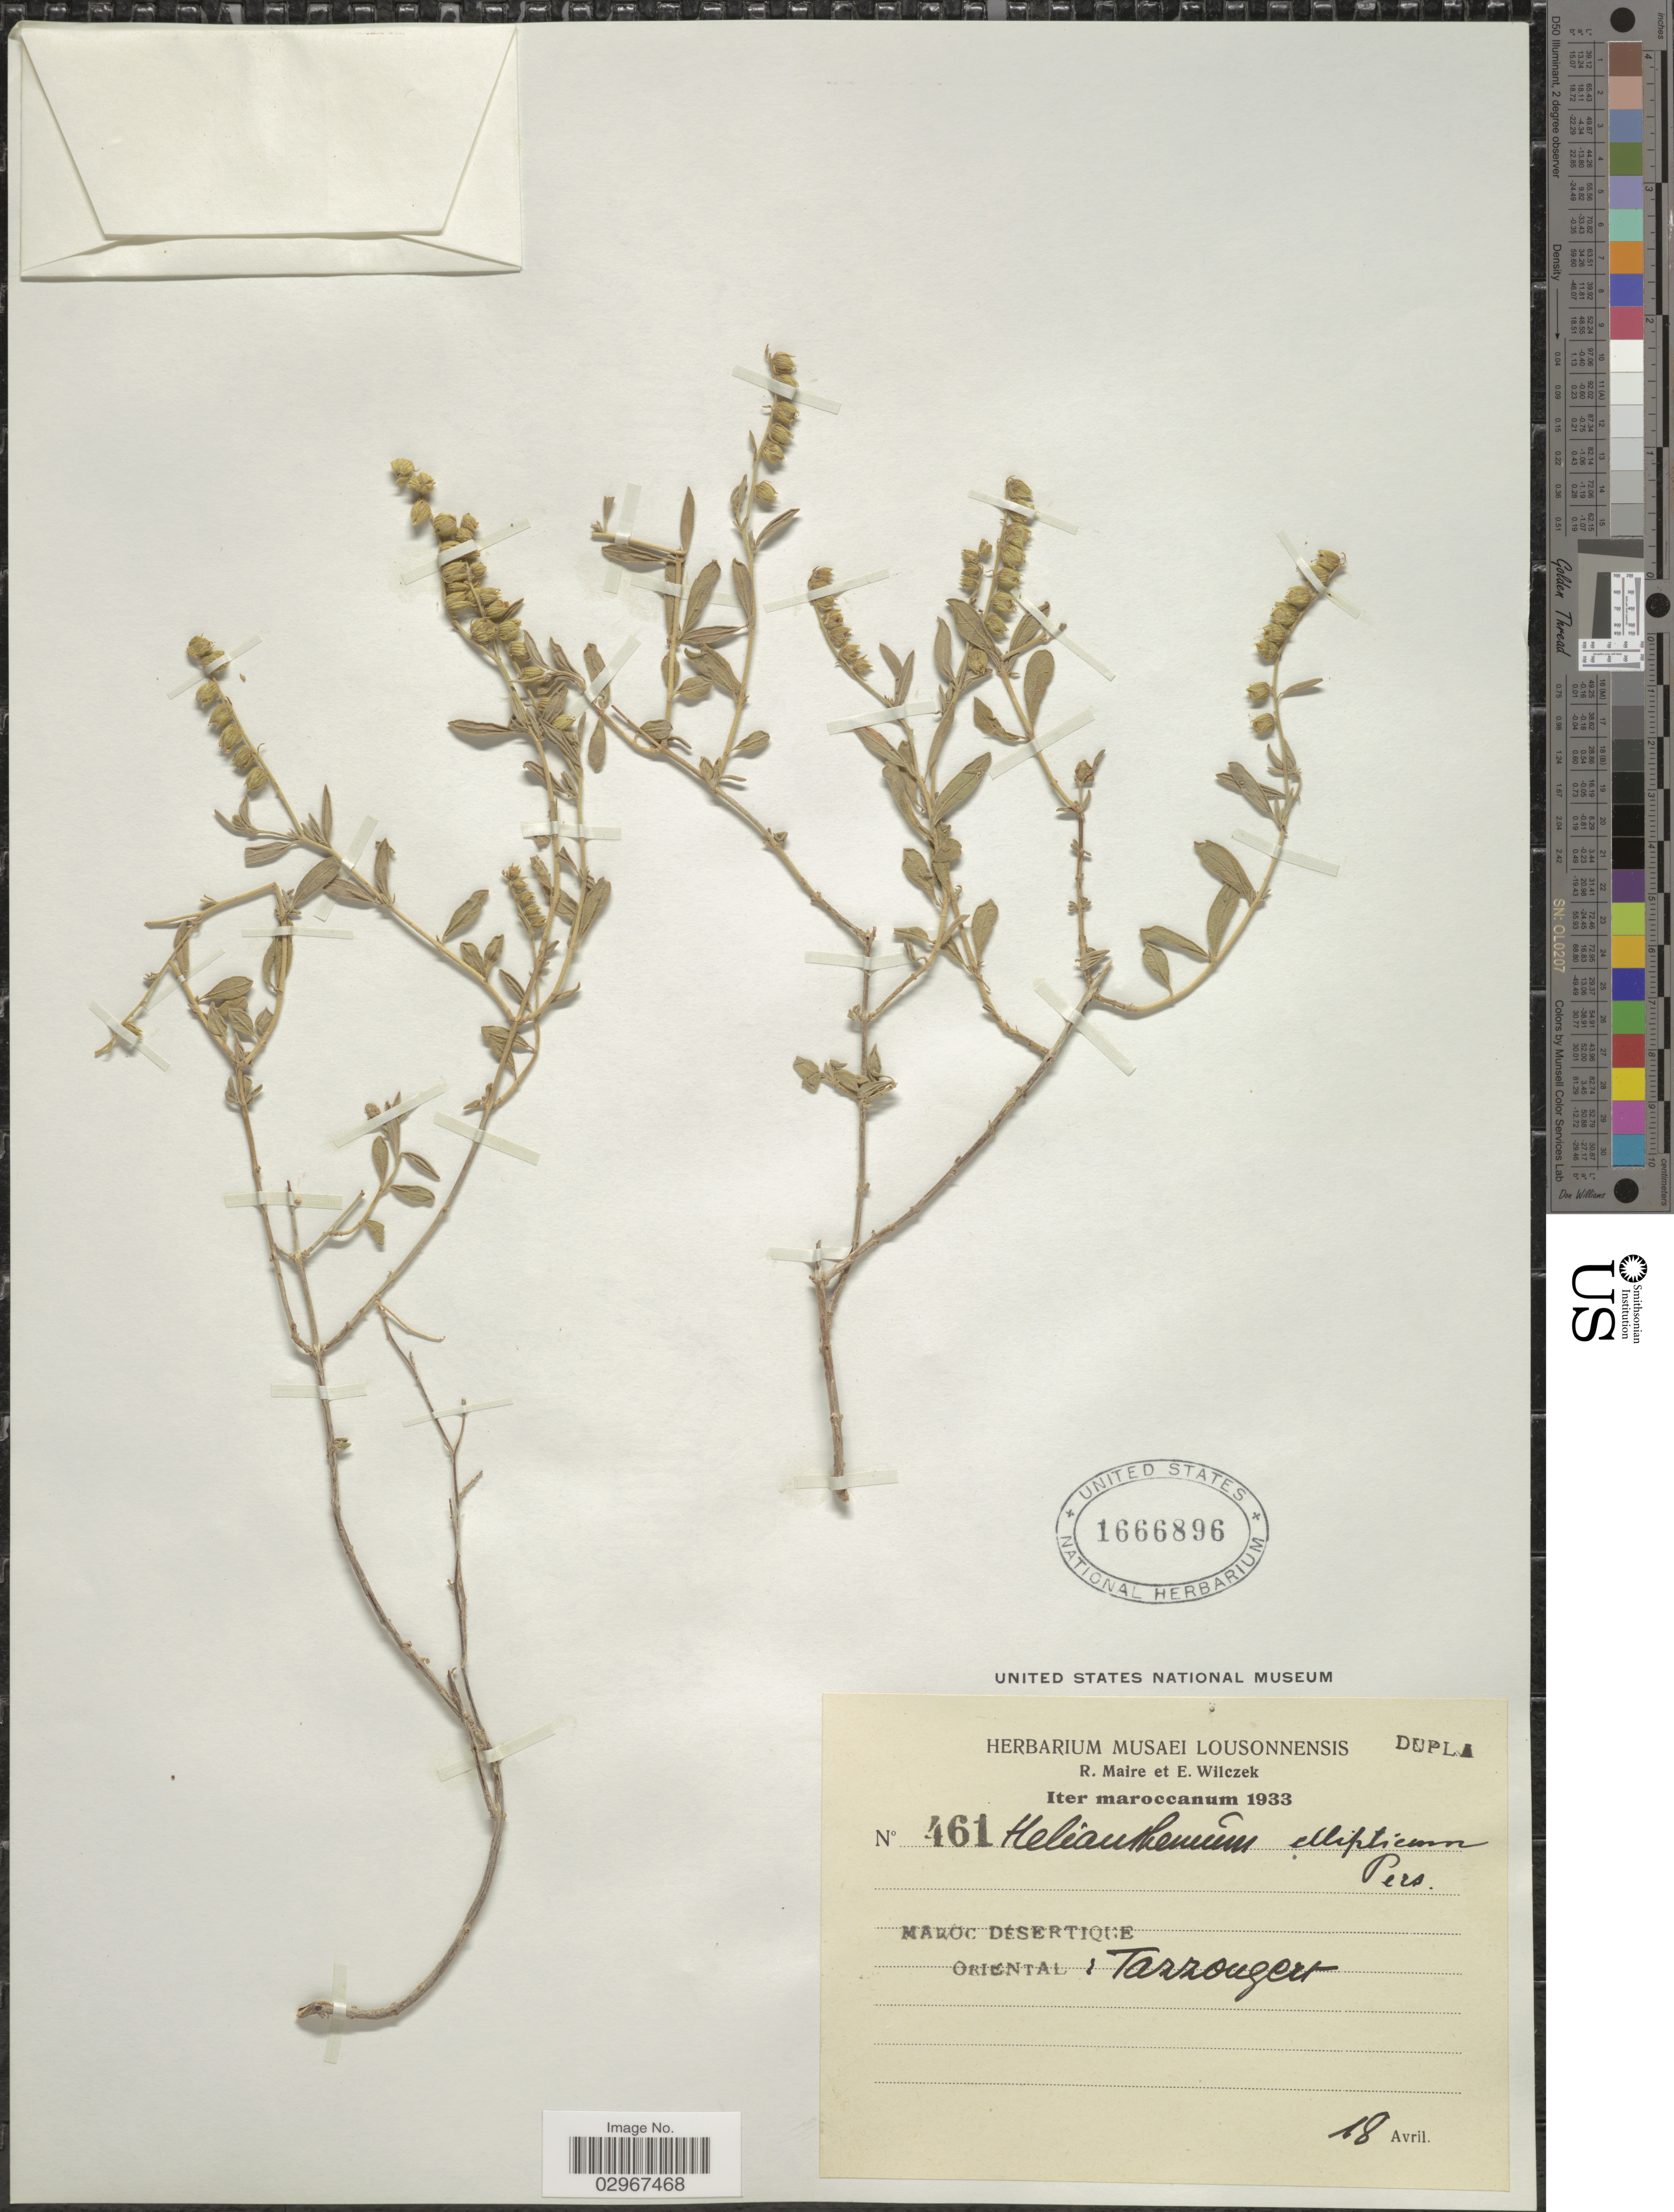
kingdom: Plantae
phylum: Tracheophyta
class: Magnoliopsida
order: Malvales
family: Cistaceae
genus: Helianthemum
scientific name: Helianthemum ellipticum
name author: (Desf.) Pers.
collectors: R. Maire & E. Wilczek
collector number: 461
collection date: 1933-04-18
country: Morocco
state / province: Oriental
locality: Maroc Désertique. Oriental: Tazzougert.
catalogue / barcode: US 1666896